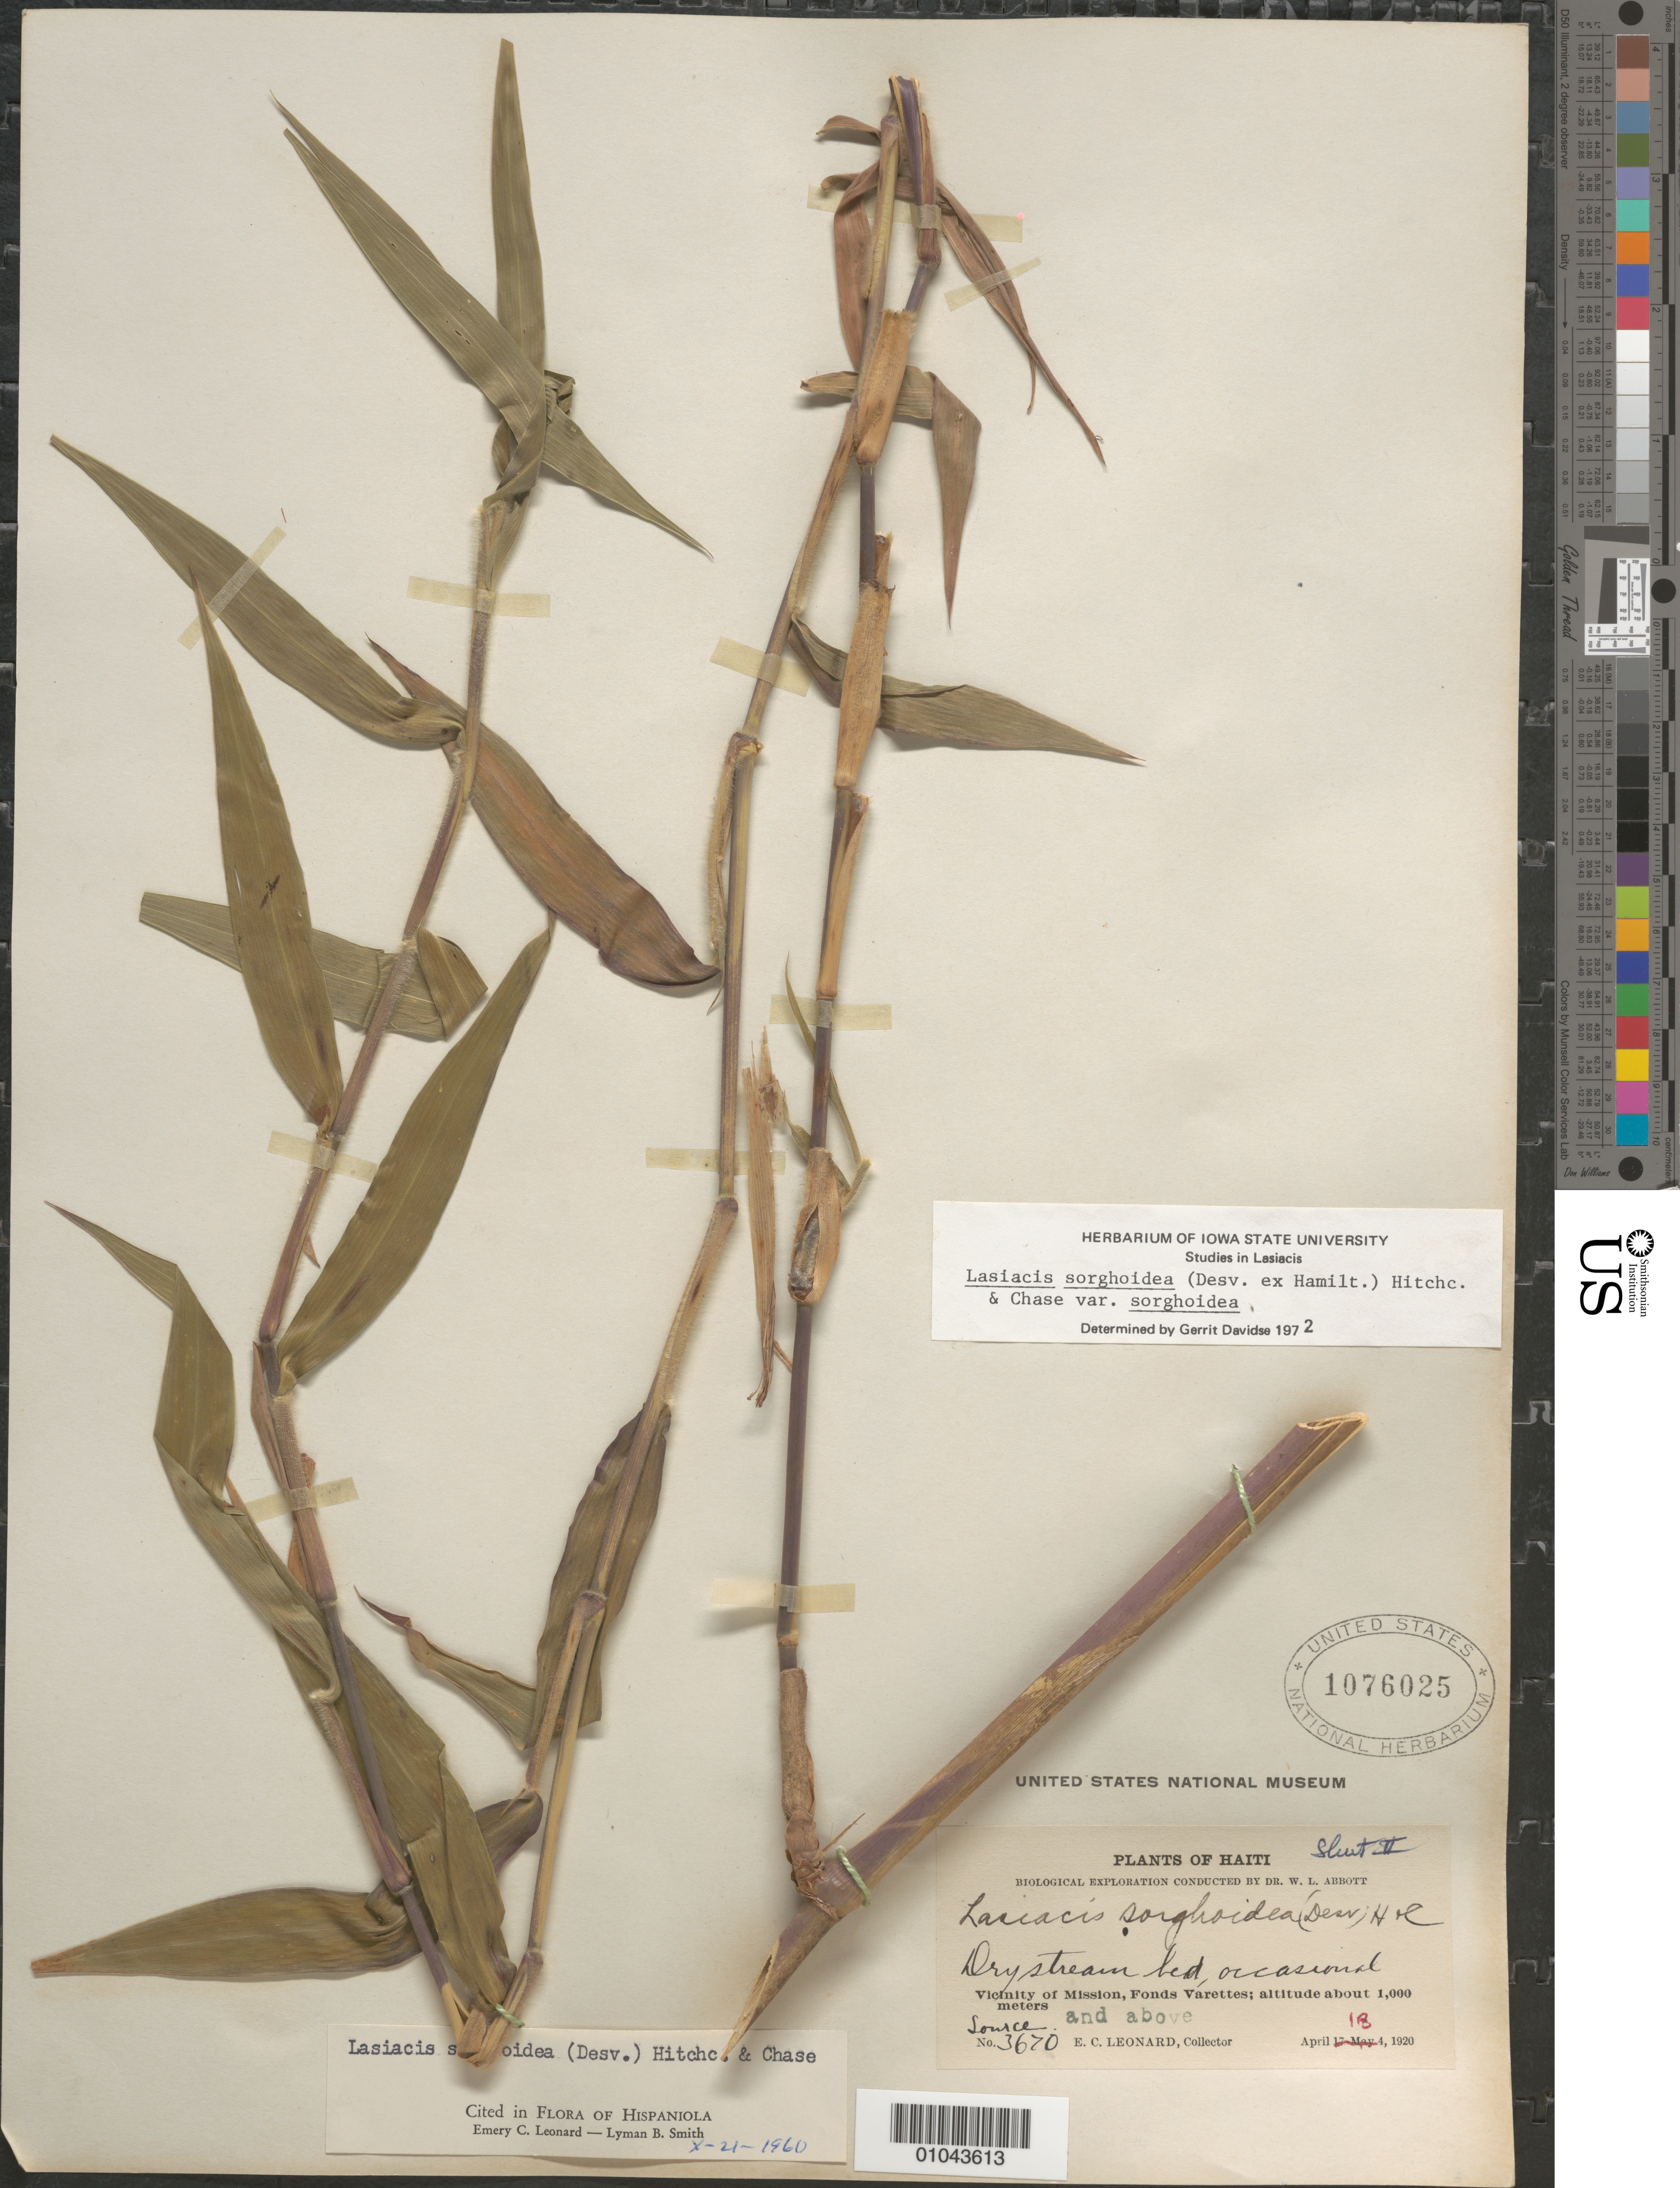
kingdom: Plantae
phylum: Tracheophyta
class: Liliopsida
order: Poales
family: Poaceae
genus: Lasiacis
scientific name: Lasiacis sorghoidea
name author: (Desv. ex Ham.) Hitchc. & Chase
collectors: E. C. Leonard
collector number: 3670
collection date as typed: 18 Apr 1920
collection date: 1920-04-18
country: Haiti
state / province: Óuest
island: Hispaniola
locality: Vicinity of Mission, Fonds Varrettes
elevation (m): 1000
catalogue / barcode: US 1076025